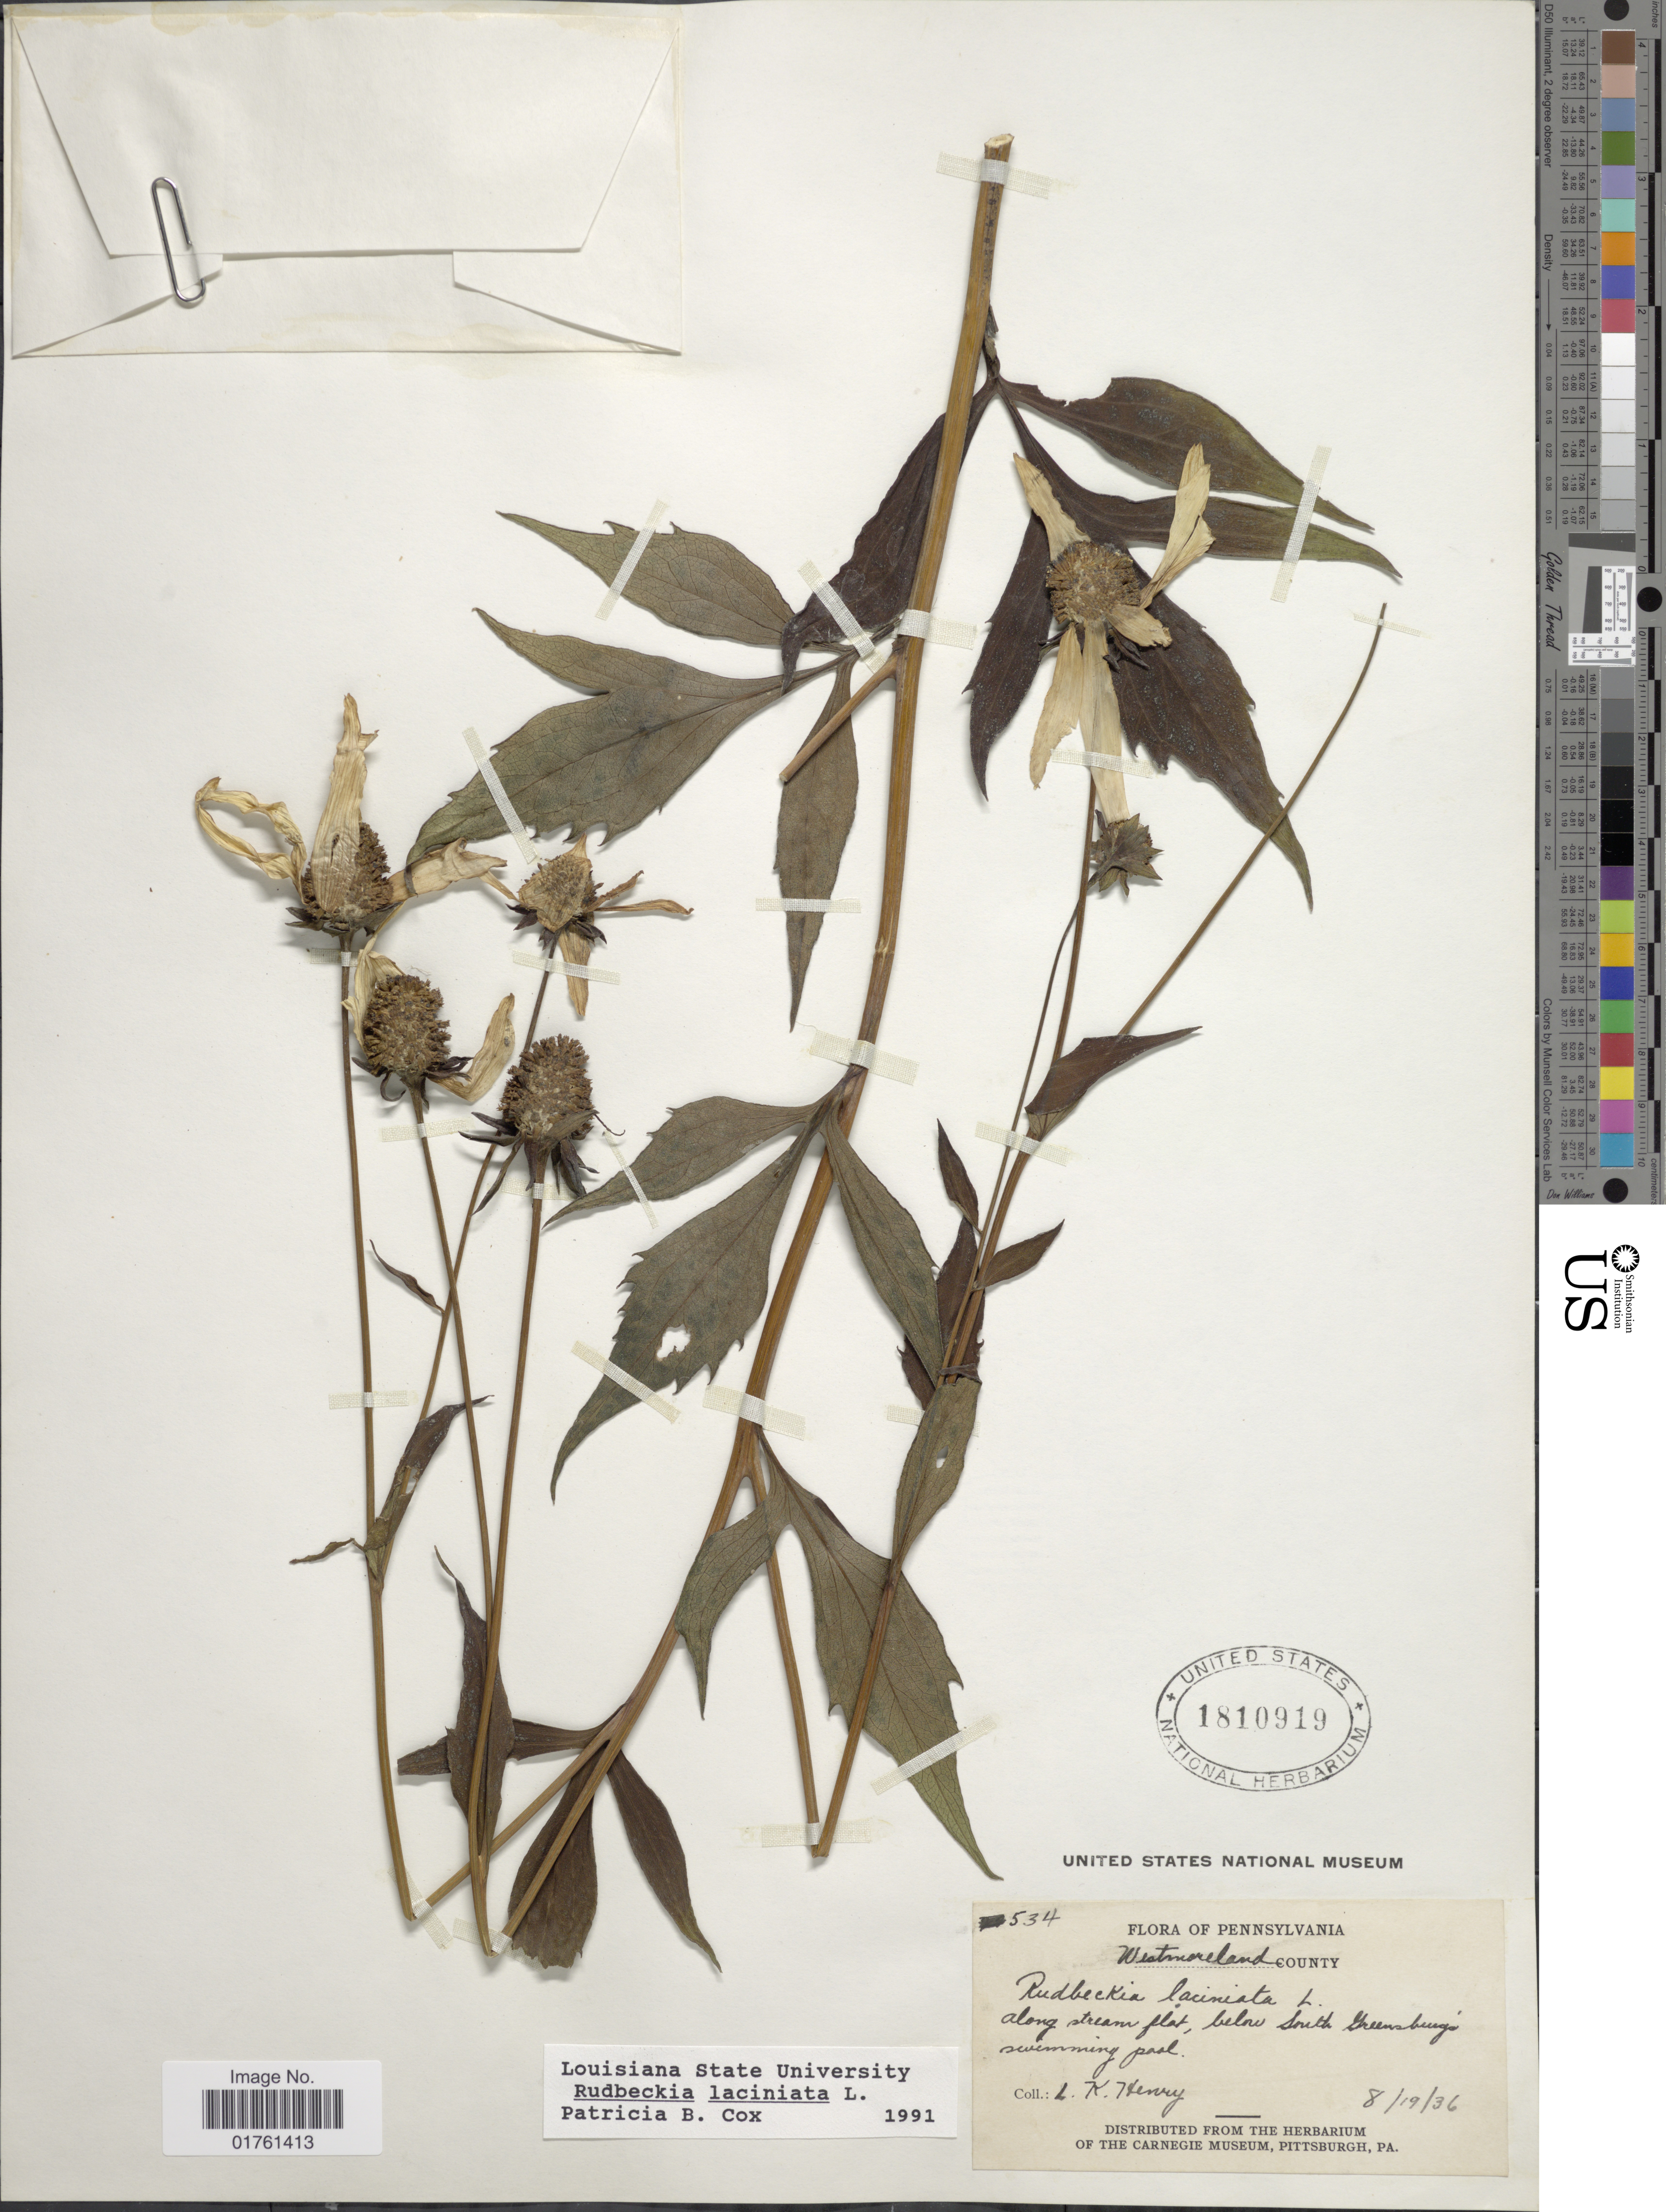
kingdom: Plantae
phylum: Tracheophyta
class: Magnoliopsida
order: Asterales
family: Asteraceae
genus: Rudbeckia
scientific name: Rudbeckia laciniata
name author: L.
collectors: L. K. Henry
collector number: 534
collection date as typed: Transcribed d/m/y: 19/8/36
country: United States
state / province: Pennsylvania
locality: Westmoreland, Along stream flat, below south Greensburg, swimming pool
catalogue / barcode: US 1810919